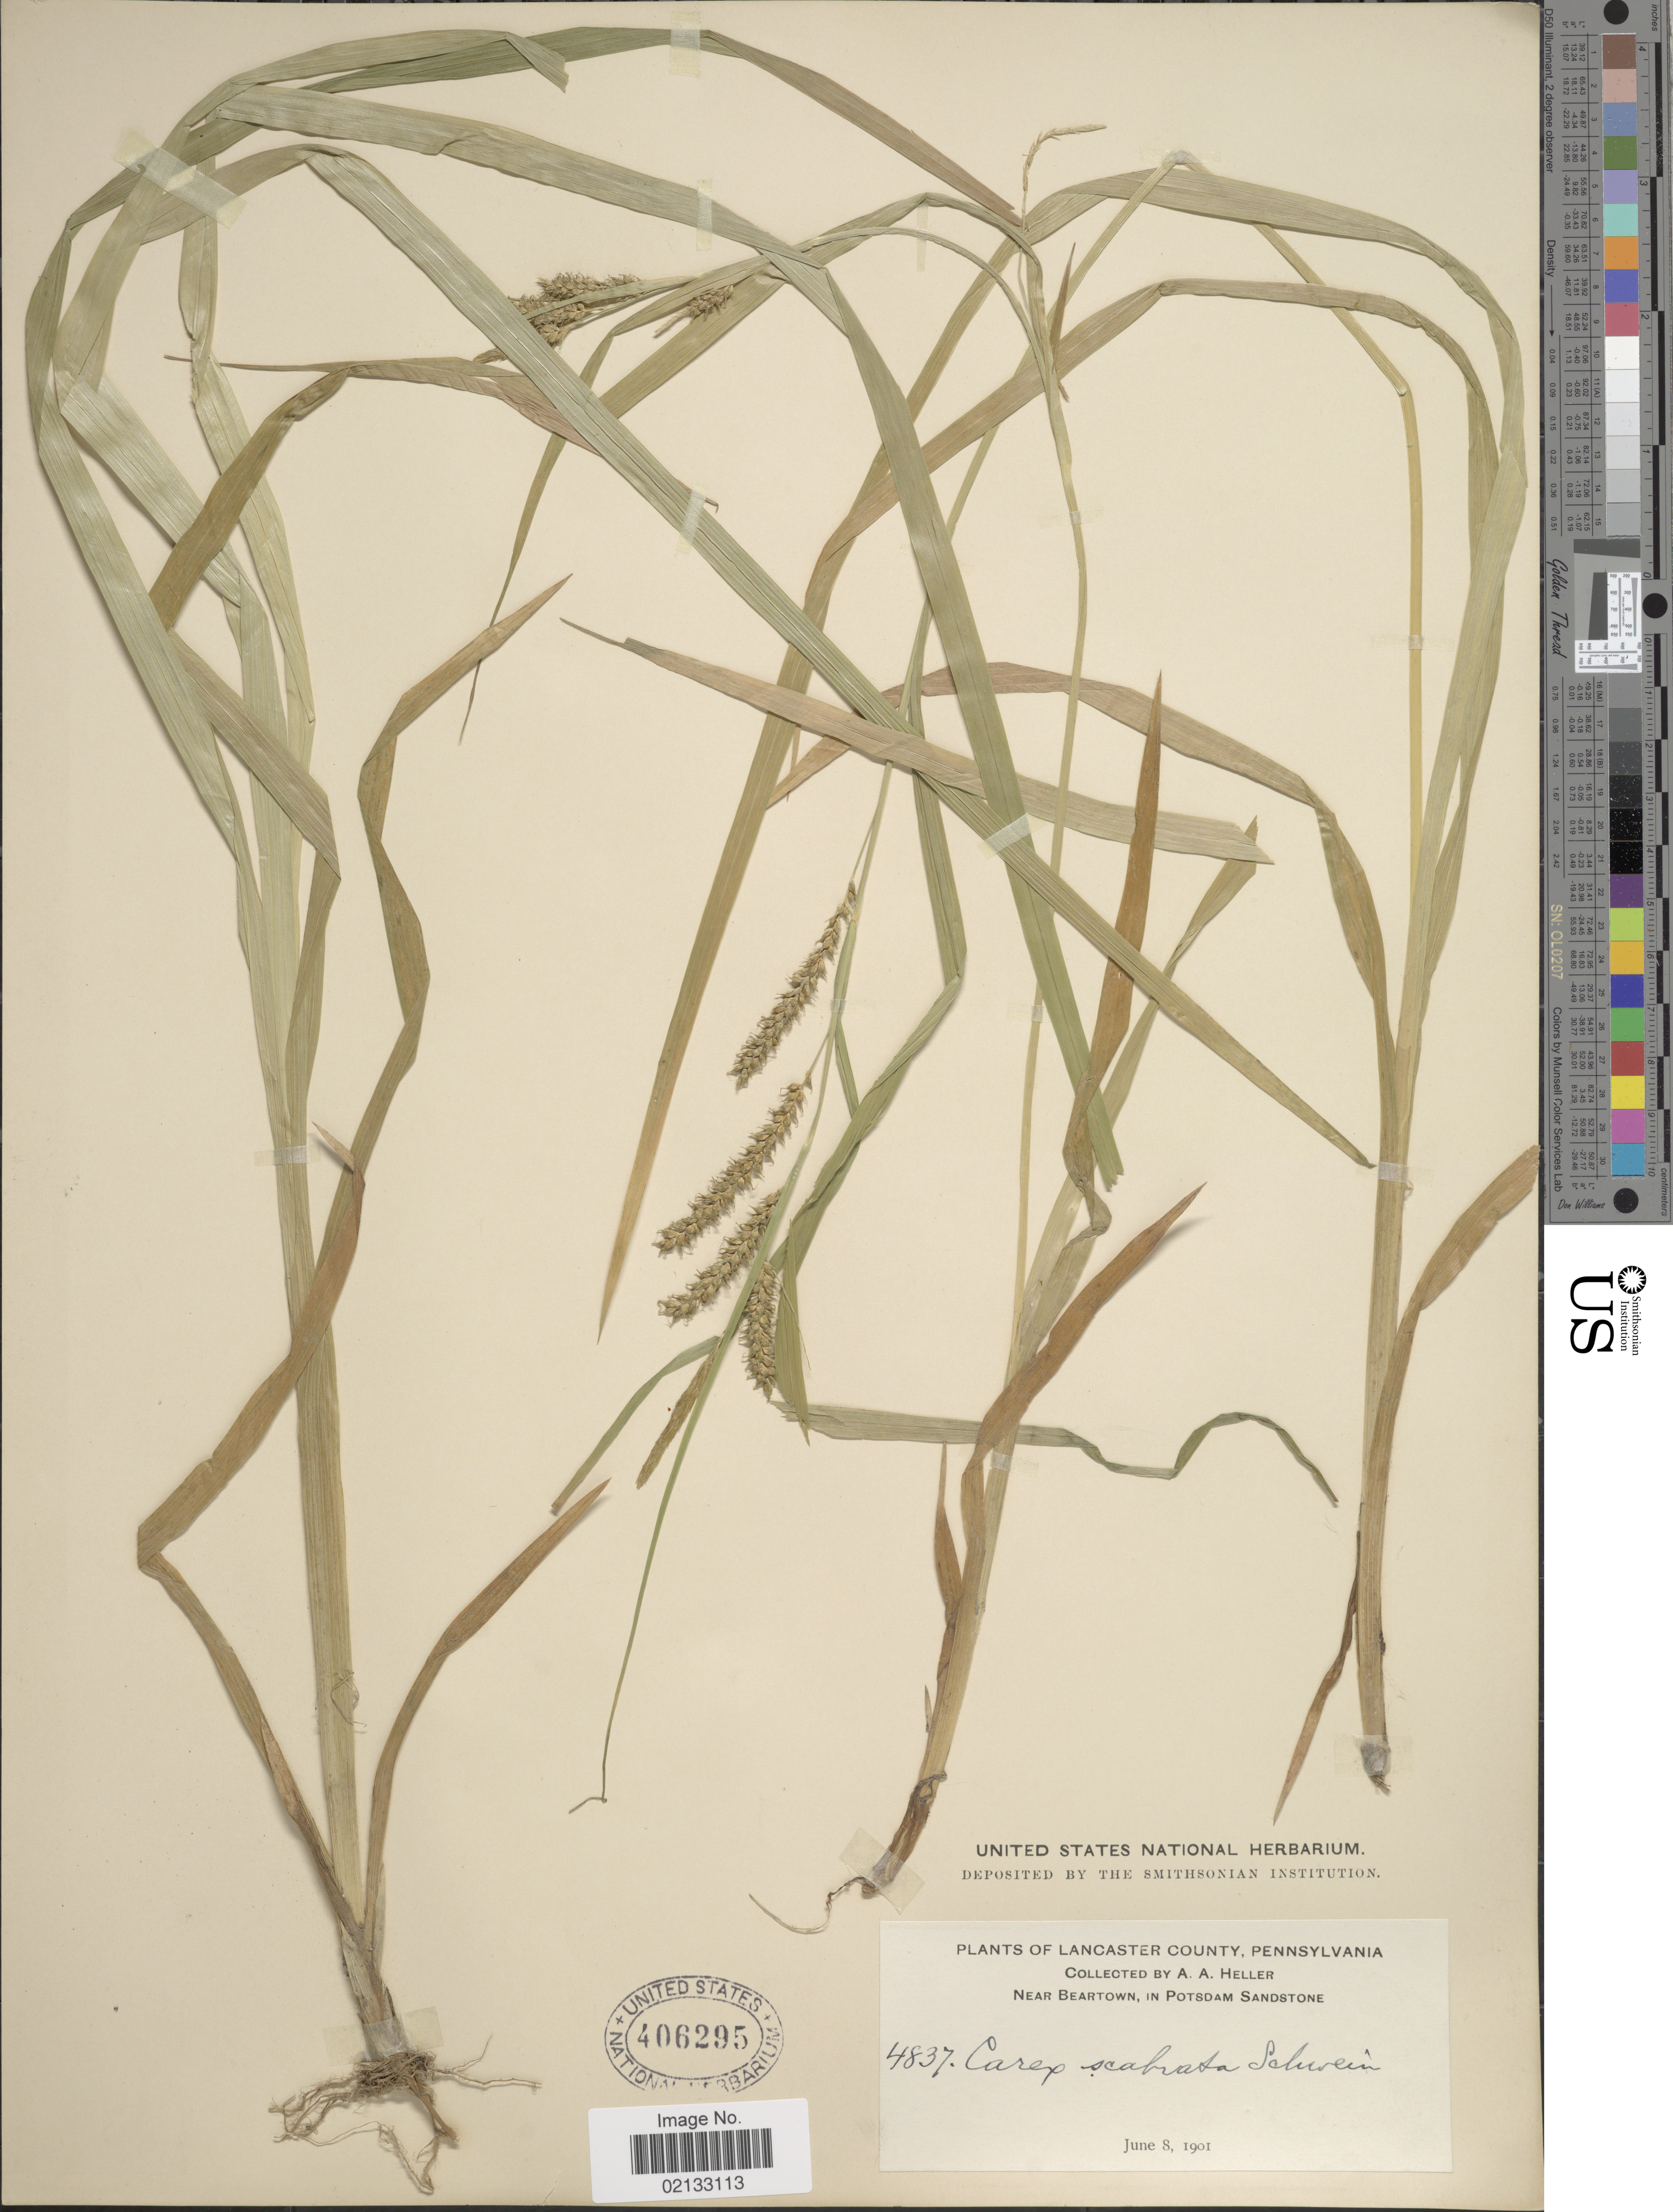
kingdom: Plantae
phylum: Tracheophyta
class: Liliopsida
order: Poales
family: Cyperaceae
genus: Carex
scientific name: Carex scabrata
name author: Schwein.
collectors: A. A. Heller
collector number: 4837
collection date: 1901-06-08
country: United States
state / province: Pennsylvania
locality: Lancaster County. Near Beartown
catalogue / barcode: US 406295